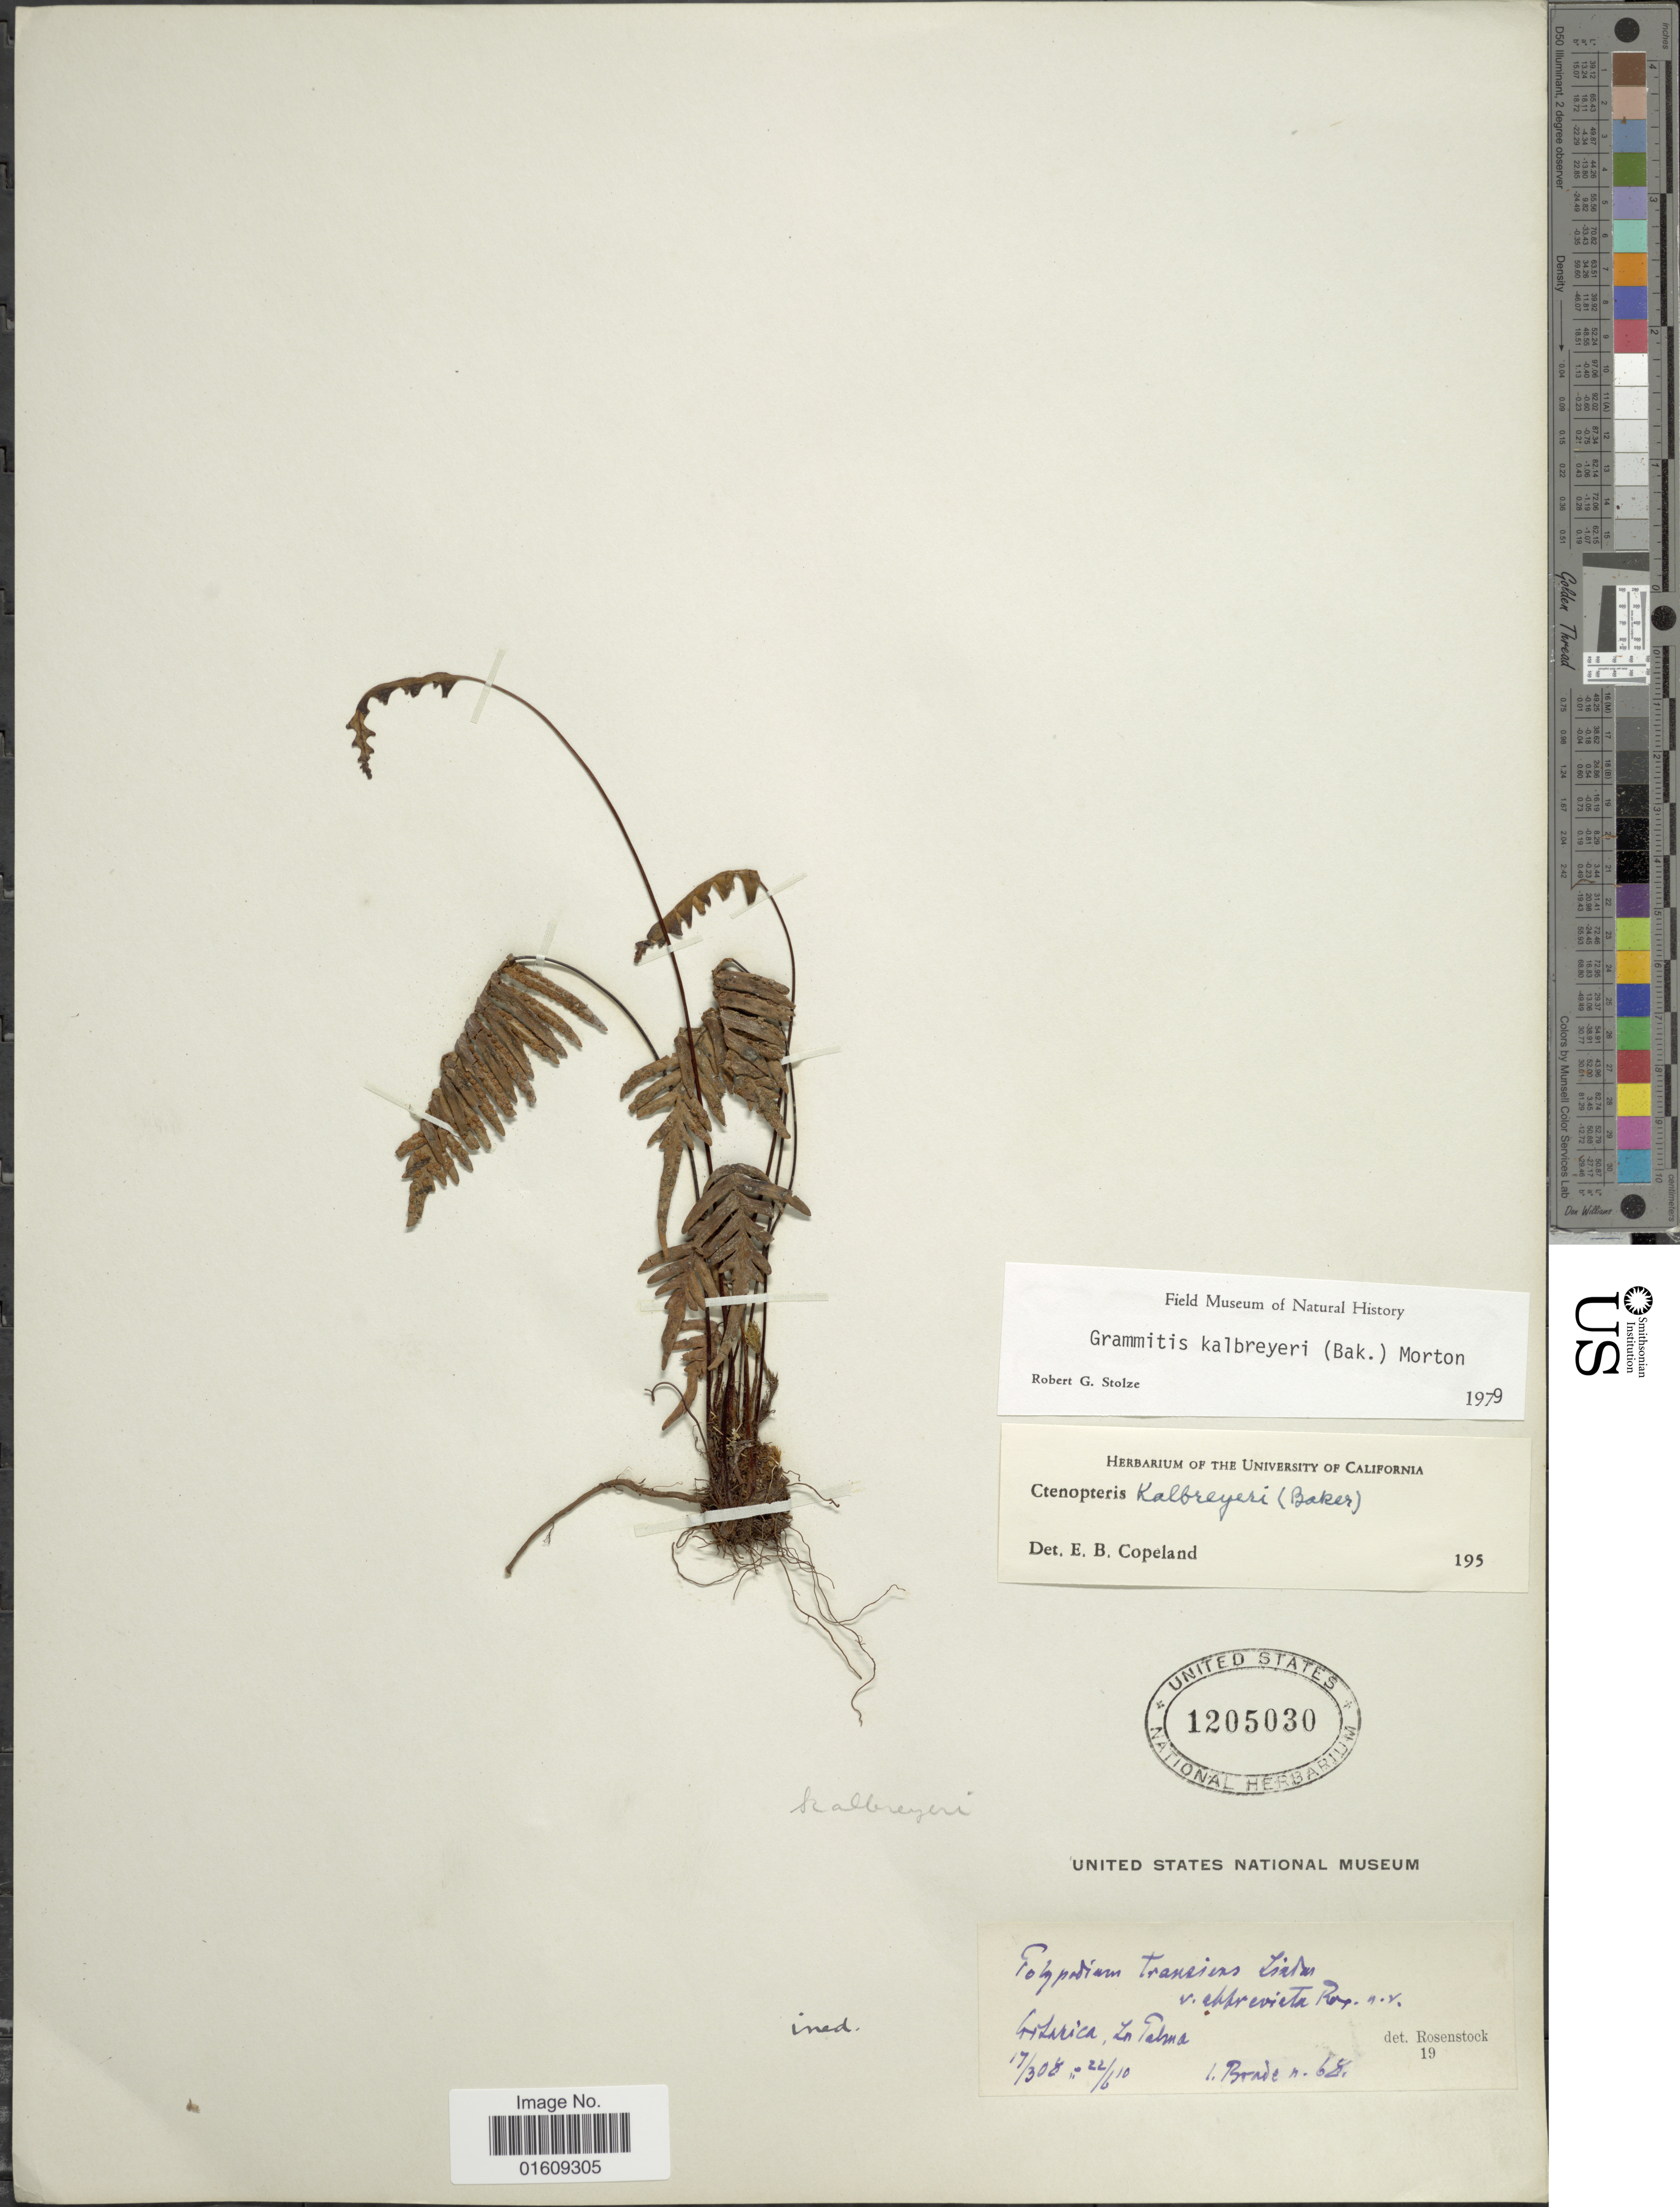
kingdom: Plantae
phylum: Tracheophyta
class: Polypodiopsida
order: Polypodiales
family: Polypodiaceae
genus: Ceradenia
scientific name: Ceradenia kalbreyeri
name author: (Baker) L.E. Bishop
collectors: -- Brade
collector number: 68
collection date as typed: Transcribed d/m/y: 17/3/8 to 22/6/10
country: Costa Rica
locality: Costa Rica, La Palma.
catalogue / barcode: US 1205030